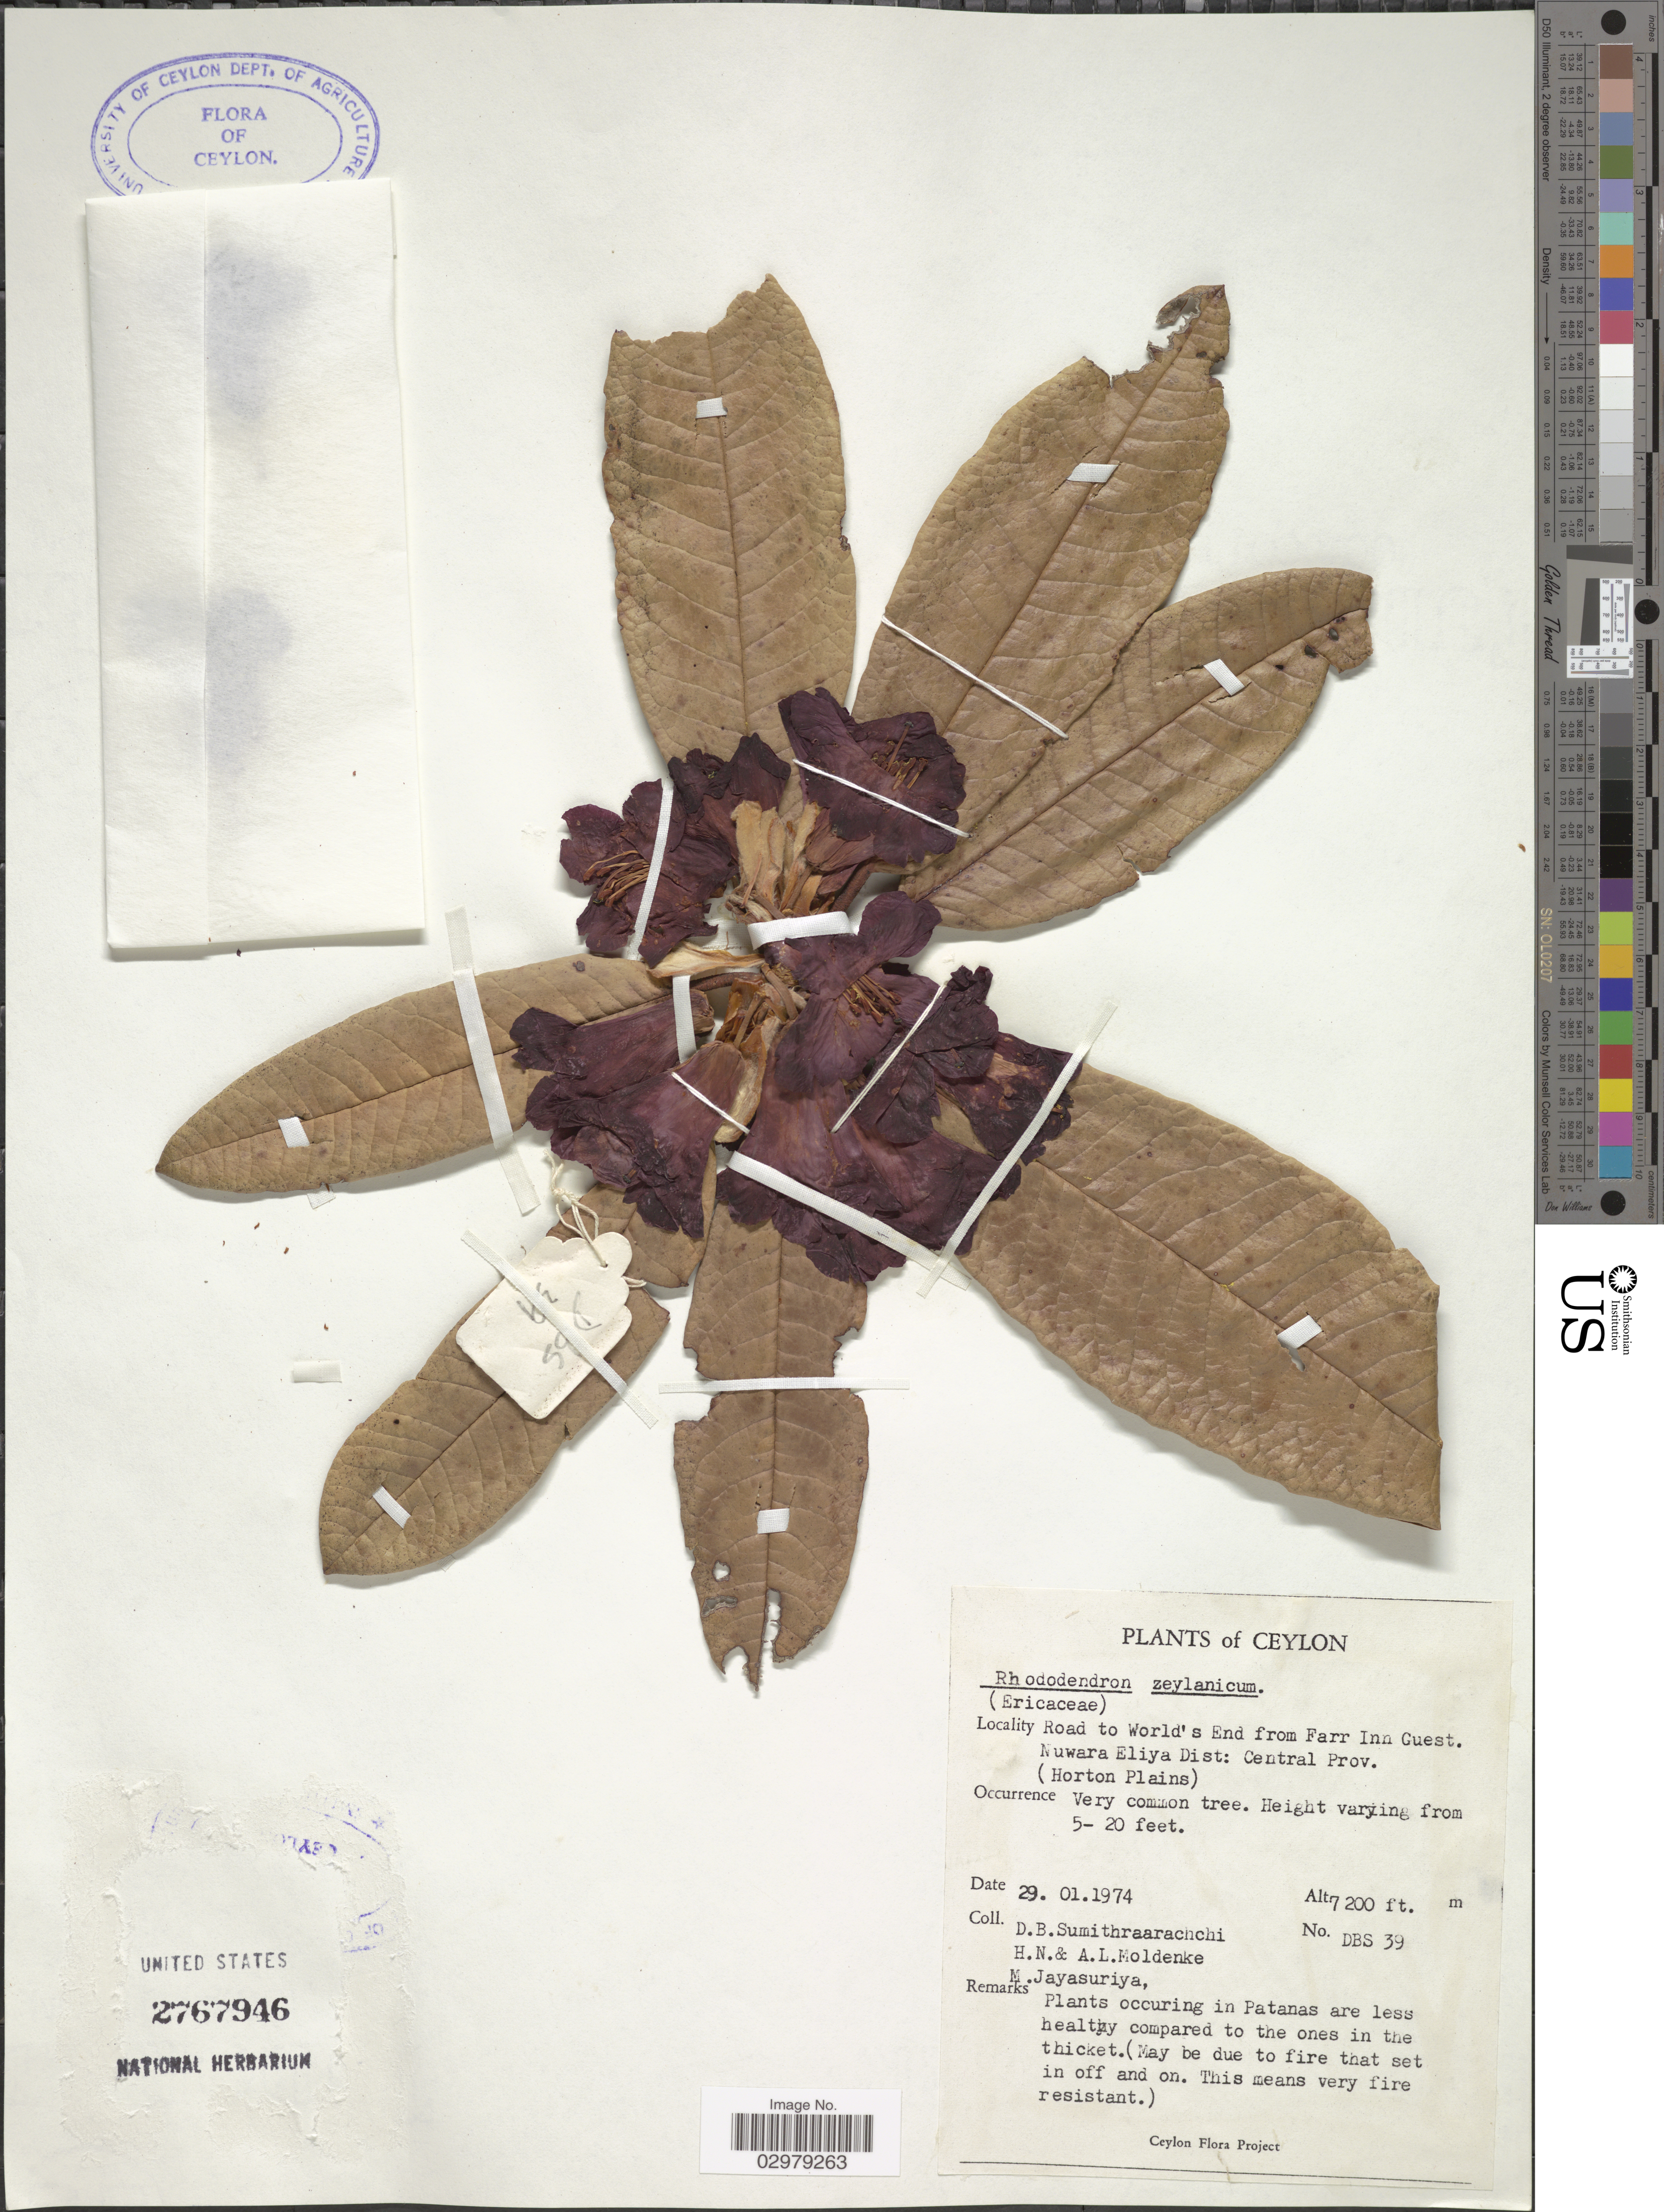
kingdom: Plantae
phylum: Tracheophyta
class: Magnoliopsida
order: Ericales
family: Ericaceae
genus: Rhododendron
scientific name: Rhododendron zeylanicum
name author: Booth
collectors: D. B. Sumithraarachchi, H. N. Moldenke, A. L. Moldenke & M. Jayasuriya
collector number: DBS39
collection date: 1974-01-29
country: Sri Lanka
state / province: Central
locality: Ceylon. Road to World's End from Farr Inn Guest. Nuwara Eliya Dist: (Horton Plains).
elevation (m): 2195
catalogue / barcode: US 2767946